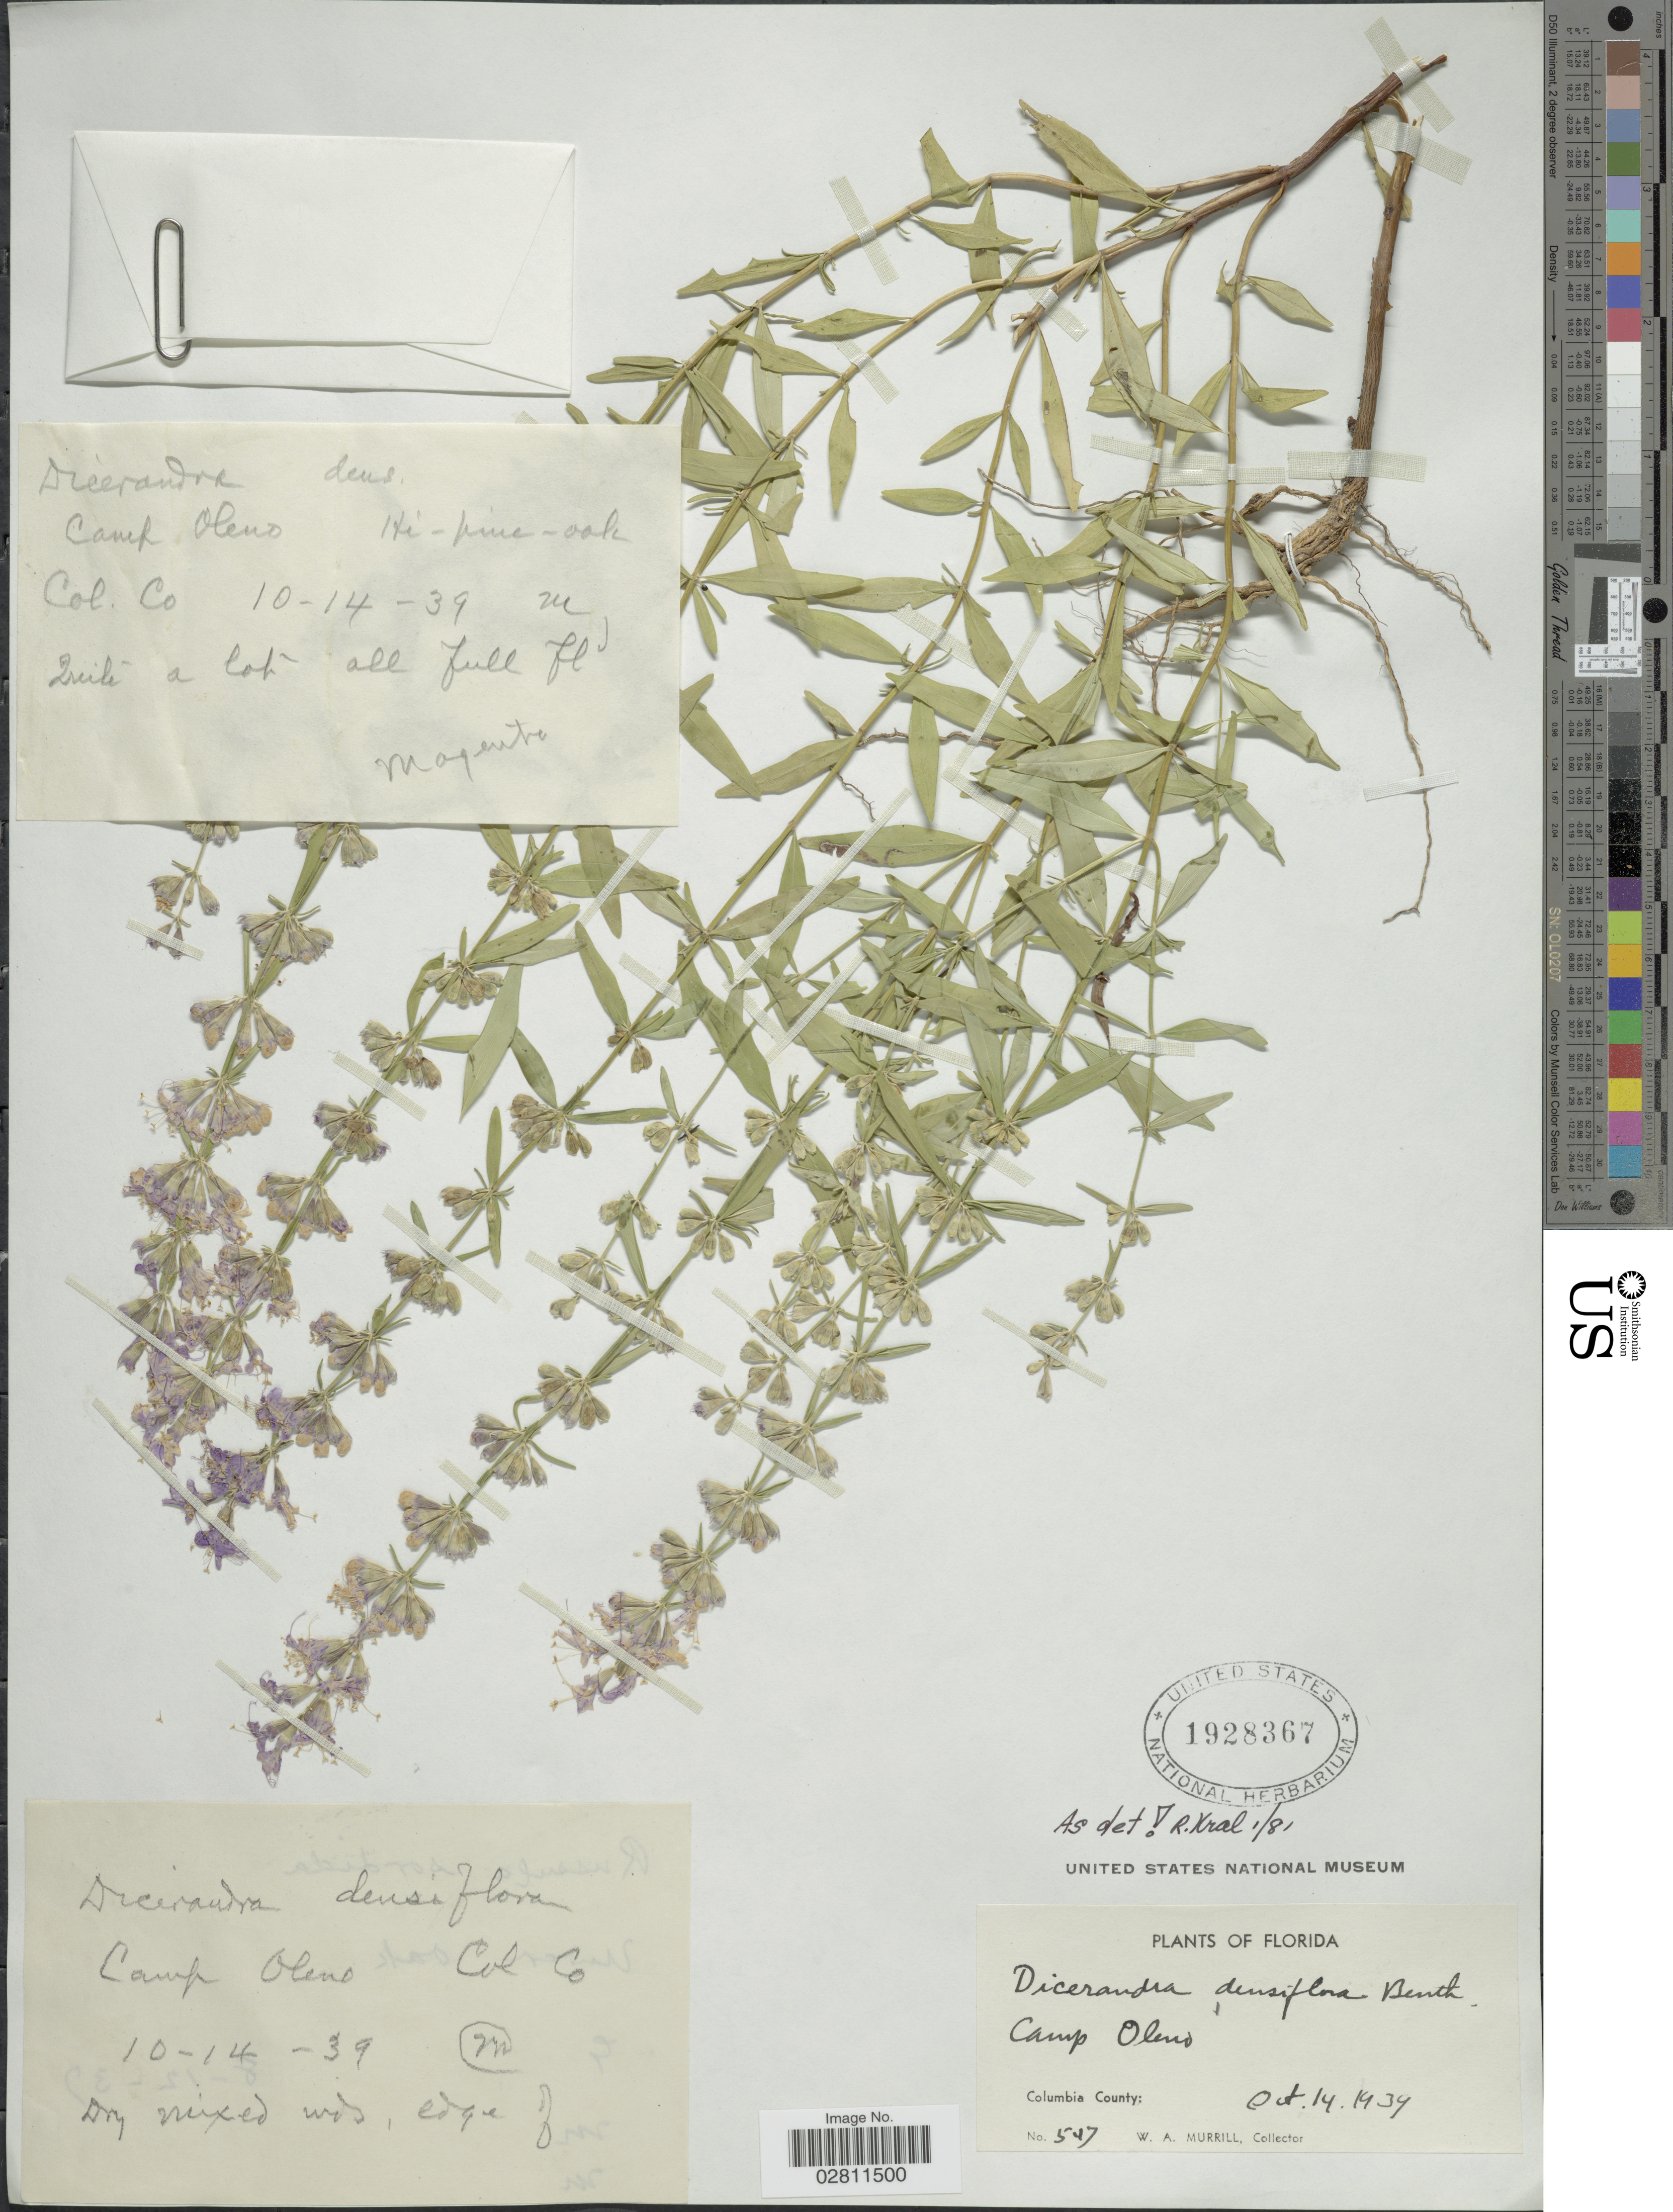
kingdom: Plantae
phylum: Tracheophyta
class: Magnoliopsida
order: Lamiales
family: Lamiaceae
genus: Dicerandra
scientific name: Dicerandra densiflora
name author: Benth.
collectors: W. A. Murrill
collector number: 547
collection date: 1939-10-14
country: United States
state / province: Florida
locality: Camp Olena. Columbia County.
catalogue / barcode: US 1928367